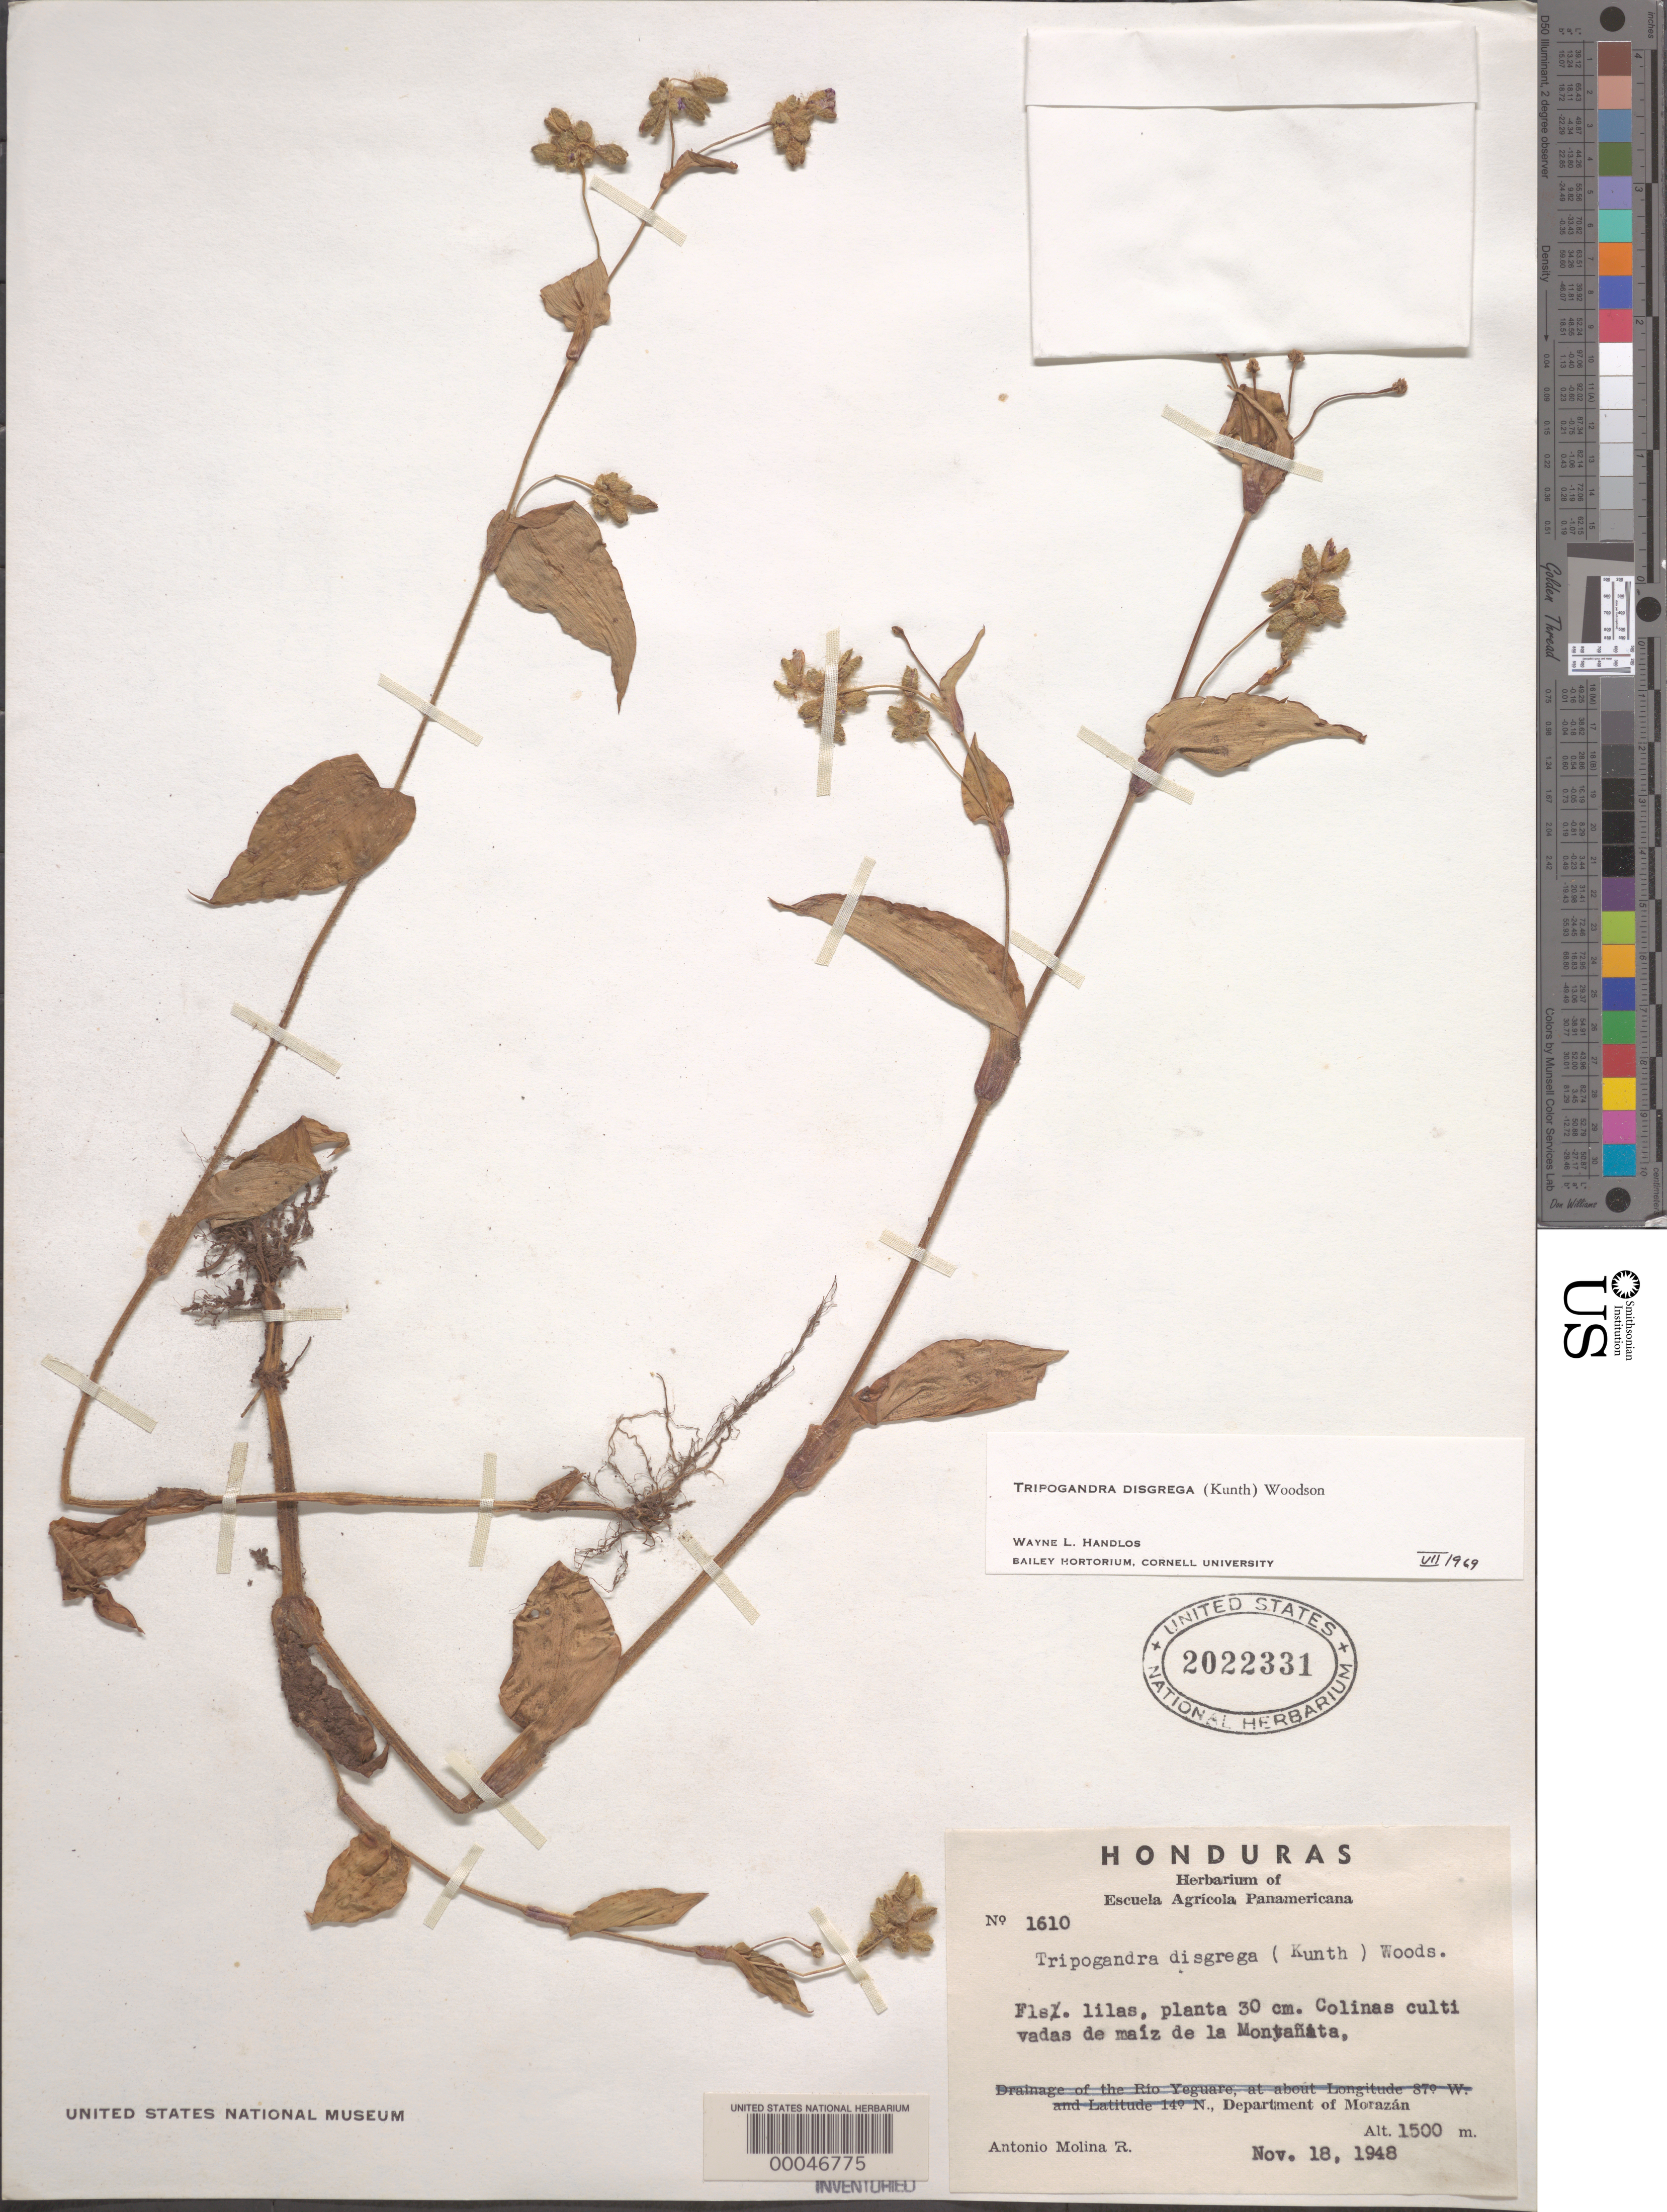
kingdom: Plantae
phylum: Tracheophyta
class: Liliopsida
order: Commelinales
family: Commelinaceae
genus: Tripogandra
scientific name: Tripogandra disgrega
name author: (Kunth) Woodson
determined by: Handlos, W. L.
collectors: A. Molina R.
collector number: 1610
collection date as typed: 18 Nov 1948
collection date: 1948-11-18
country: Honduras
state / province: Fco. Morazán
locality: La Montanita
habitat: Corn fields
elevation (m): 1500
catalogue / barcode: US 2022331